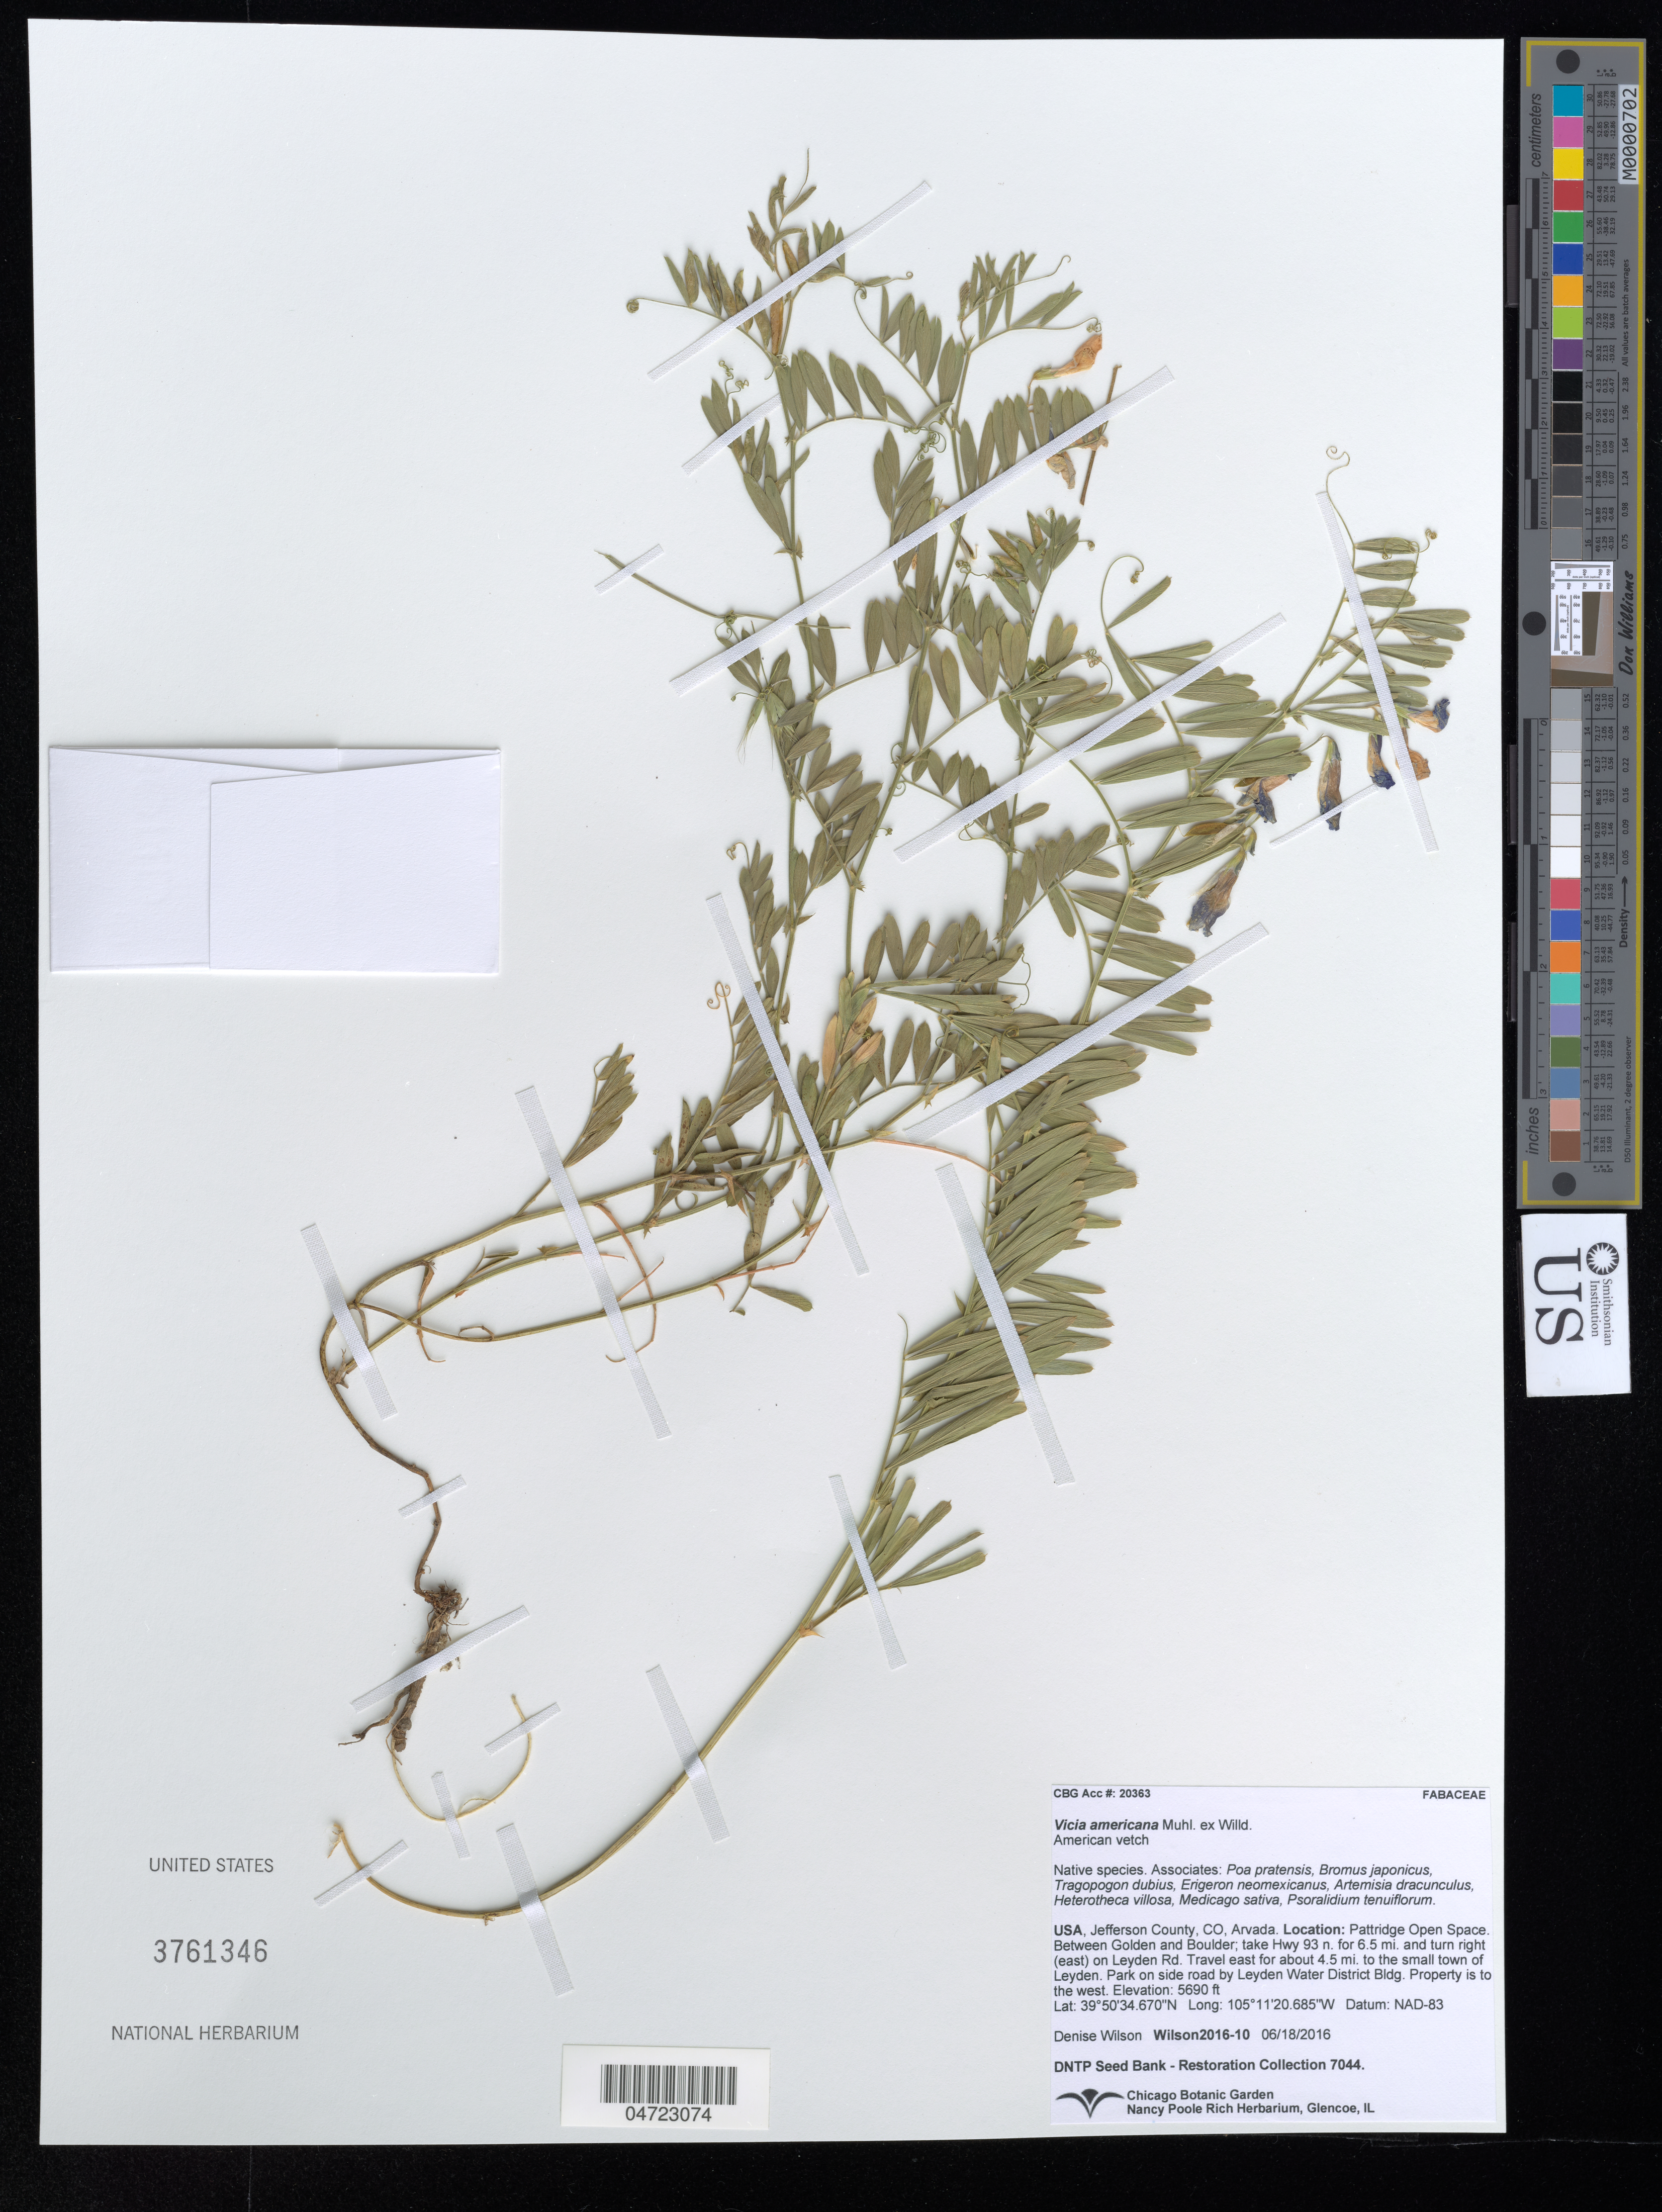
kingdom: Plantae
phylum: Tracheophyta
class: Magnoliopsida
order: Fabales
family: Fabaceae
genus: Vicia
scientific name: Vicia americana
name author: Muhl. ex Willd.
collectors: D. Wilson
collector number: Wilson2016-10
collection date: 2016-06-18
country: United States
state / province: Colorado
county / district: Jefferson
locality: Jefferson County, Arvada. Pattridge Open Space. Between Golden and Boulder; take Hwy 93 n. for 6.5 mi. and turn right (east) on Leyden Rd. Travel east for about 4.5 mi. to the small town of Leyden. Park on side road by Leyden Water District Bldg. Property is to the west.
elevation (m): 1734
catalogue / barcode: US 3761346